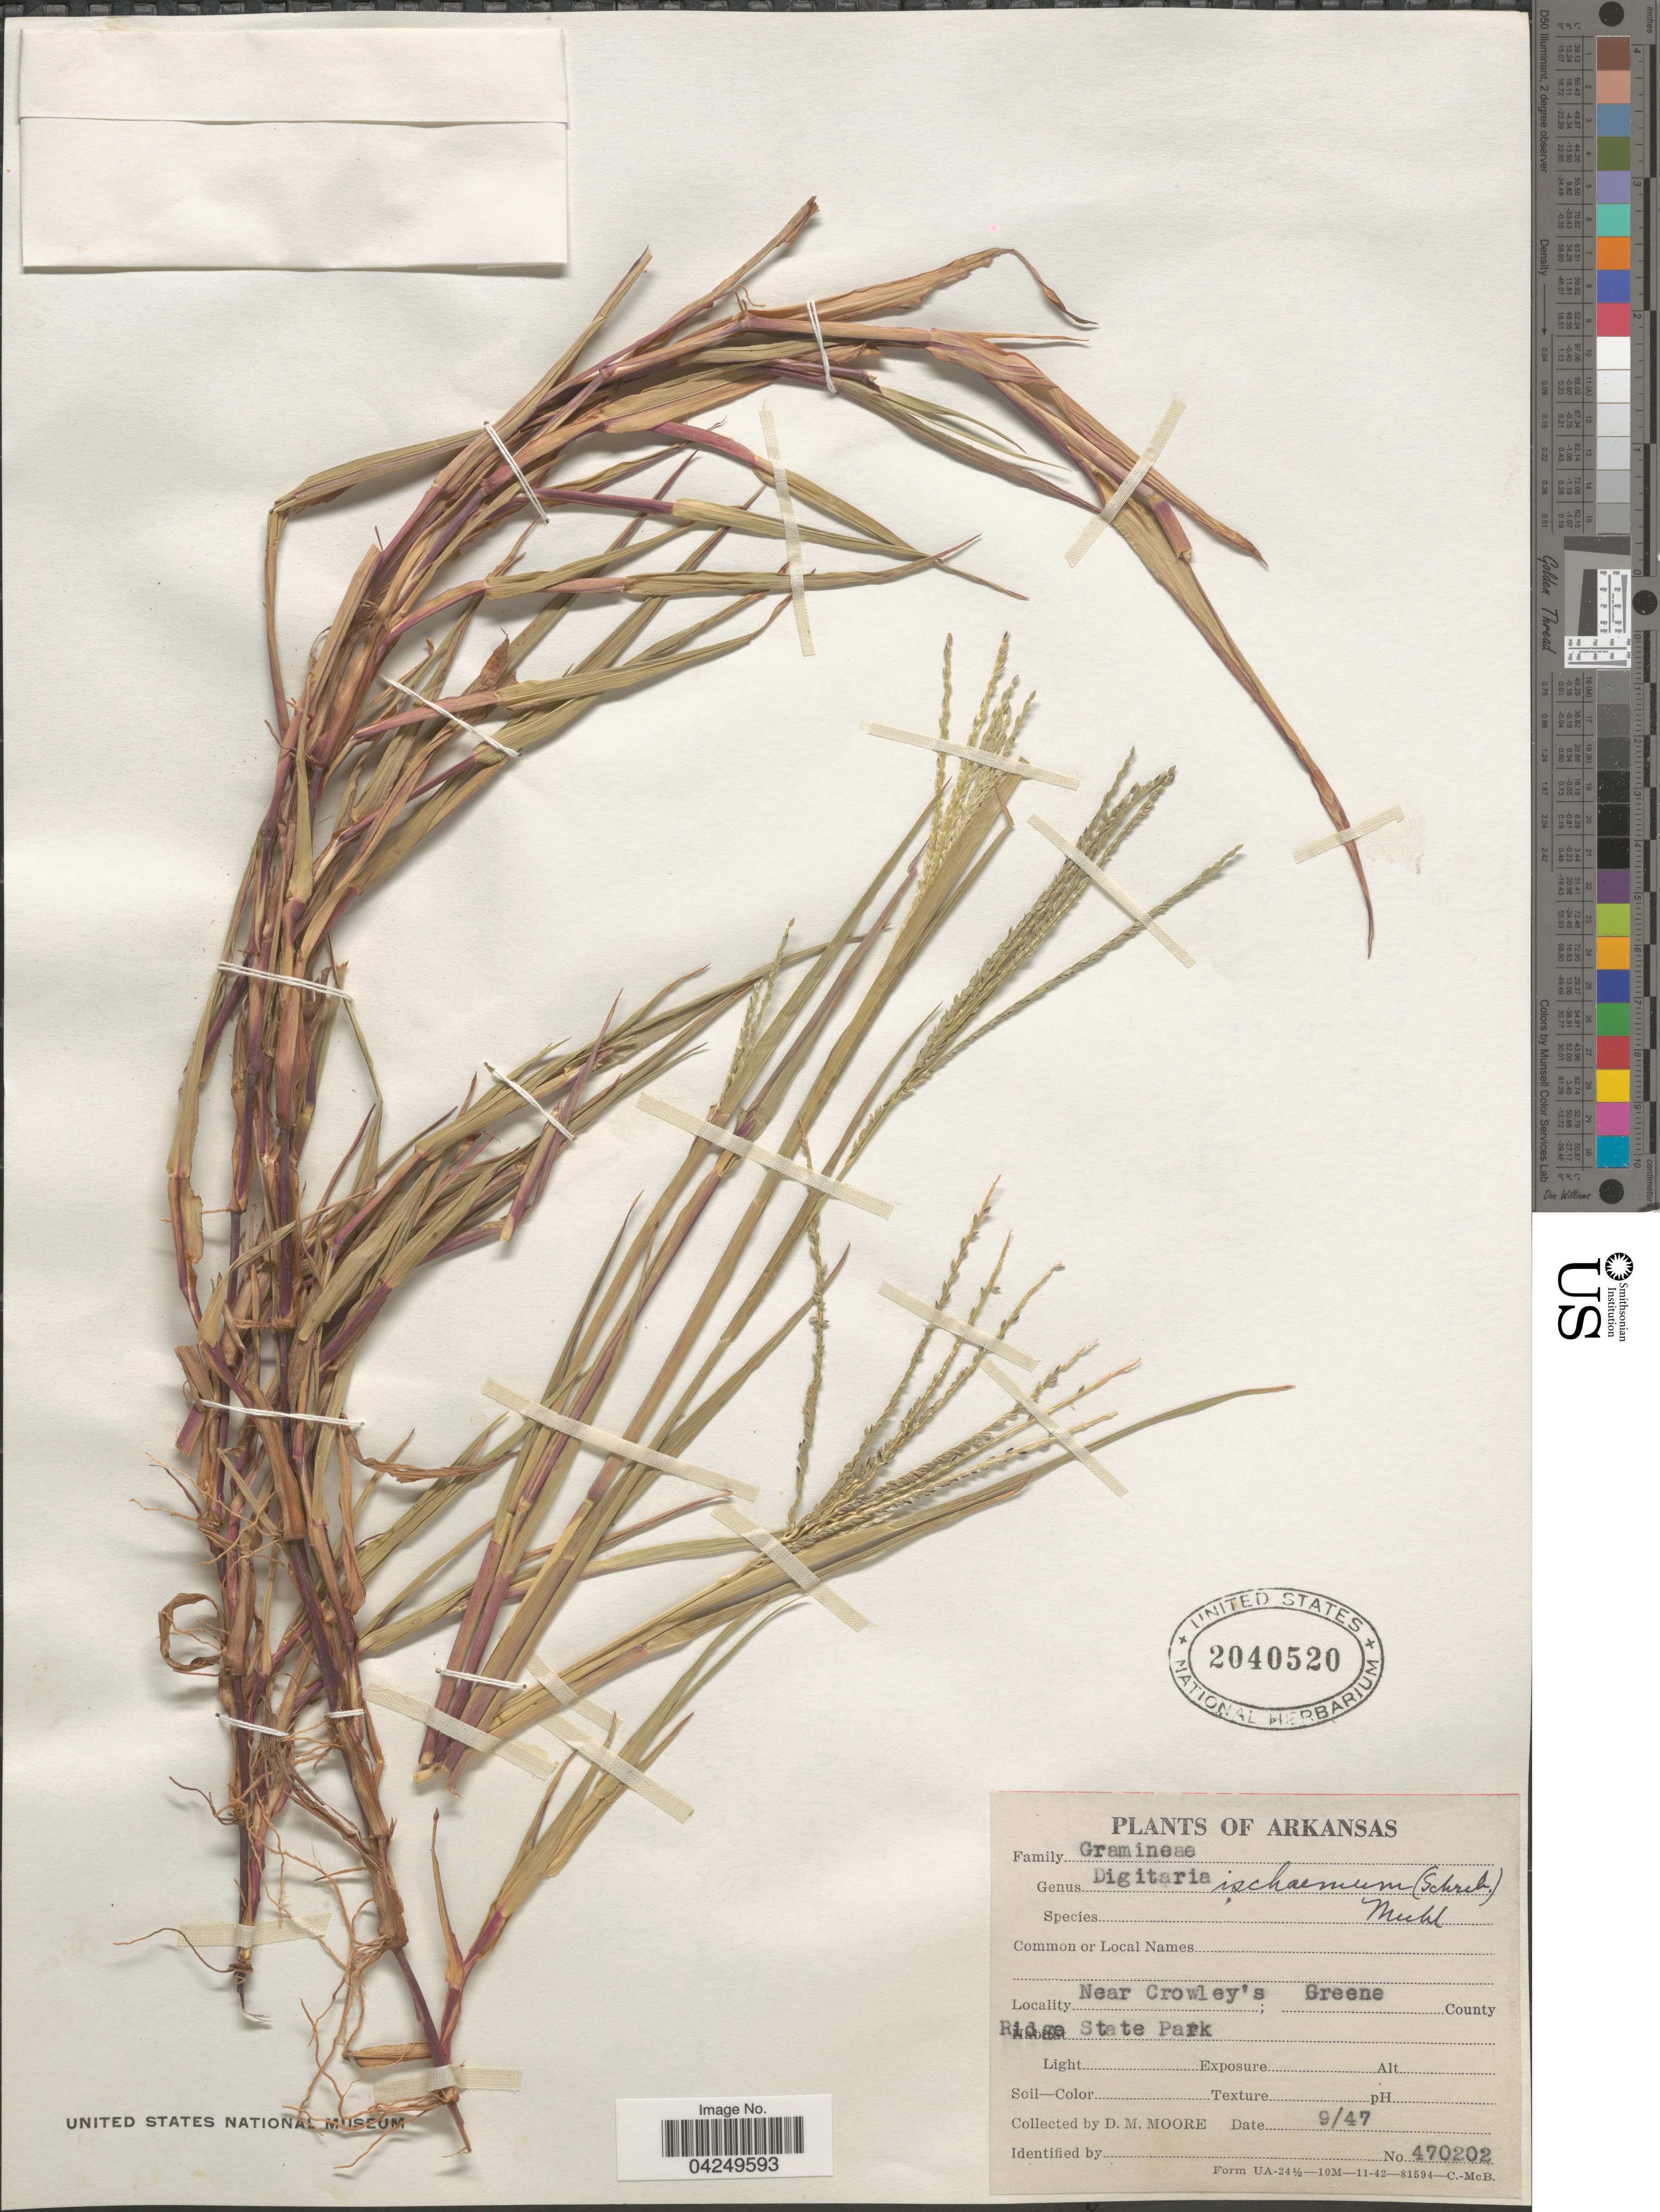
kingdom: Plantae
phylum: Tracheophyta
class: Liliopsida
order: Poales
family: Poaceae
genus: Digitaria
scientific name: Digitaria ischaemum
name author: (Schreber) Schreber ex Muhl.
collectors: D. Moore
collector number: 470202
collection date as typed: Transcribed d/m/y: /9/47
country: United States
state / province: Arkansas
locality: Near Crowley's; Greene County. Ridge State Park.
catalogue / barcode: US 2040520